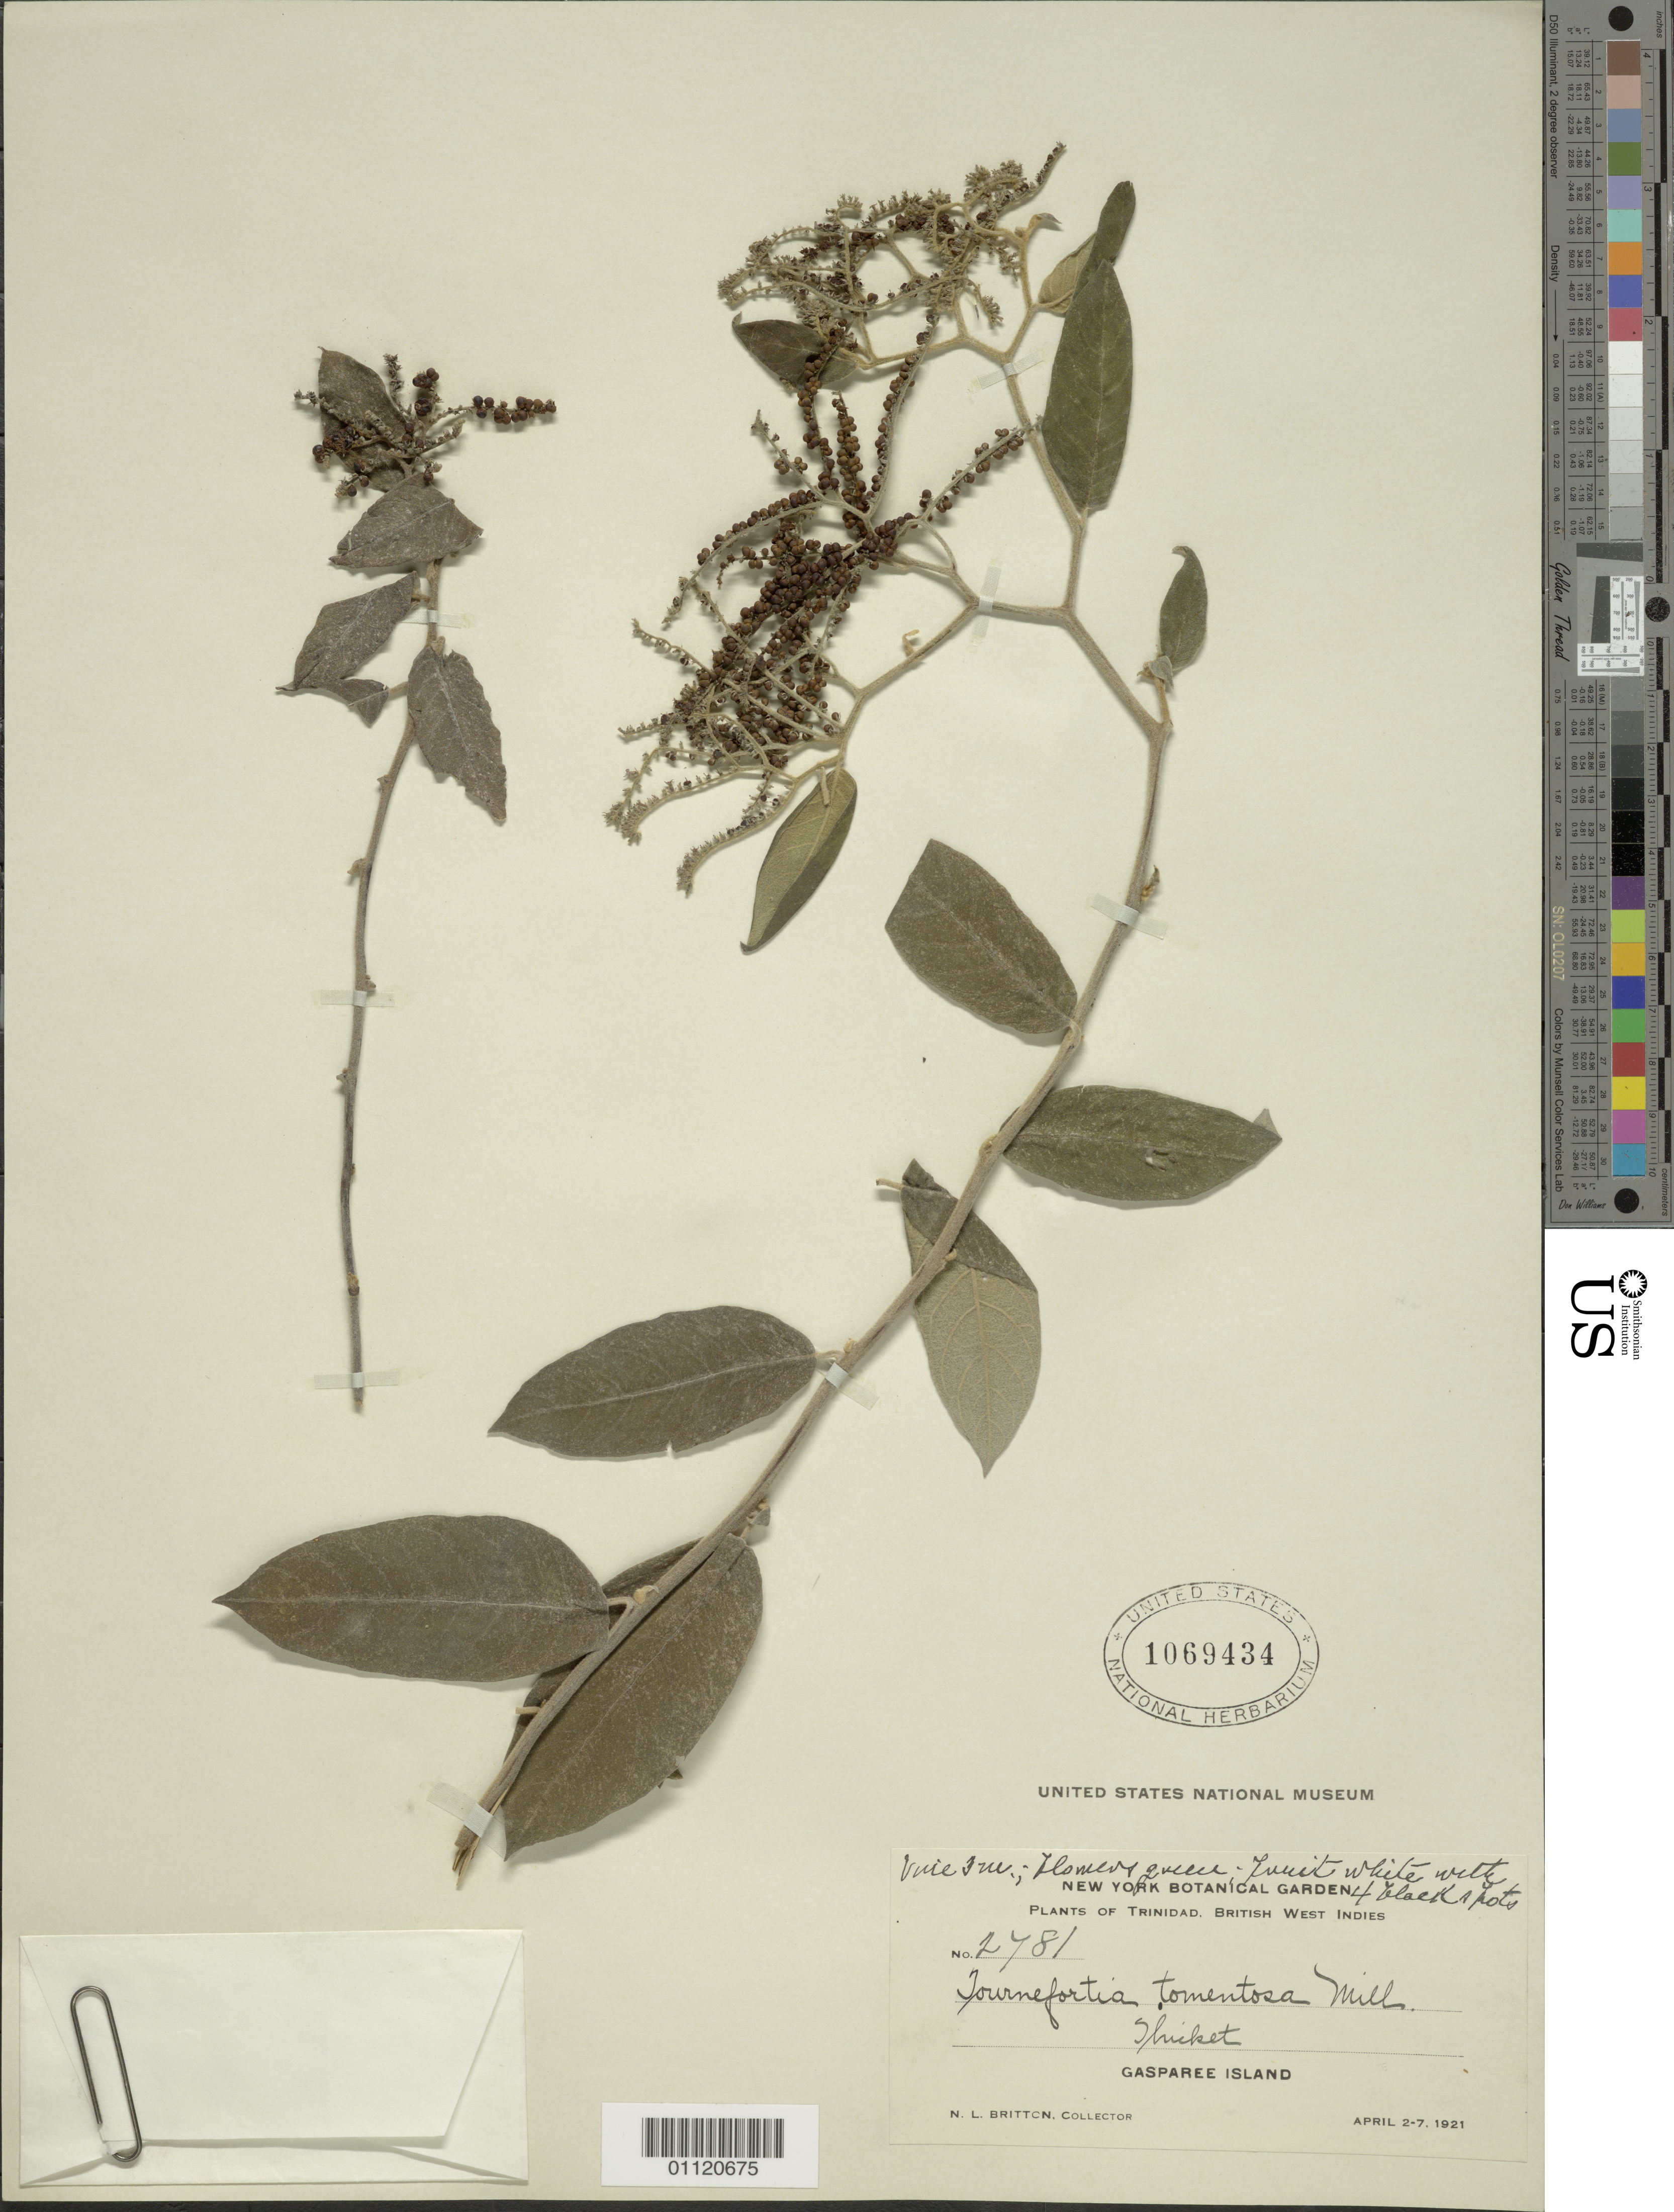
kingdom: Plantae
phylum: Tracheophyta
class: Magnoliopsida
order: Boraginales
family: Heliotropiaceae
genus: Tournefortia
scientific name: Tournefortia volubilis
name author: L.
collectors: N. Britton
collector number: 2781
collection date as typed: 02 Apr 1921 to 07 Apr 1921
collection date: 1921-04-02/1921-04-07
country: Trinidad and Tobago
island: Trinidad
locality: Gasparee Island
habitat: thicket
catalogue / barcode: US 1069434